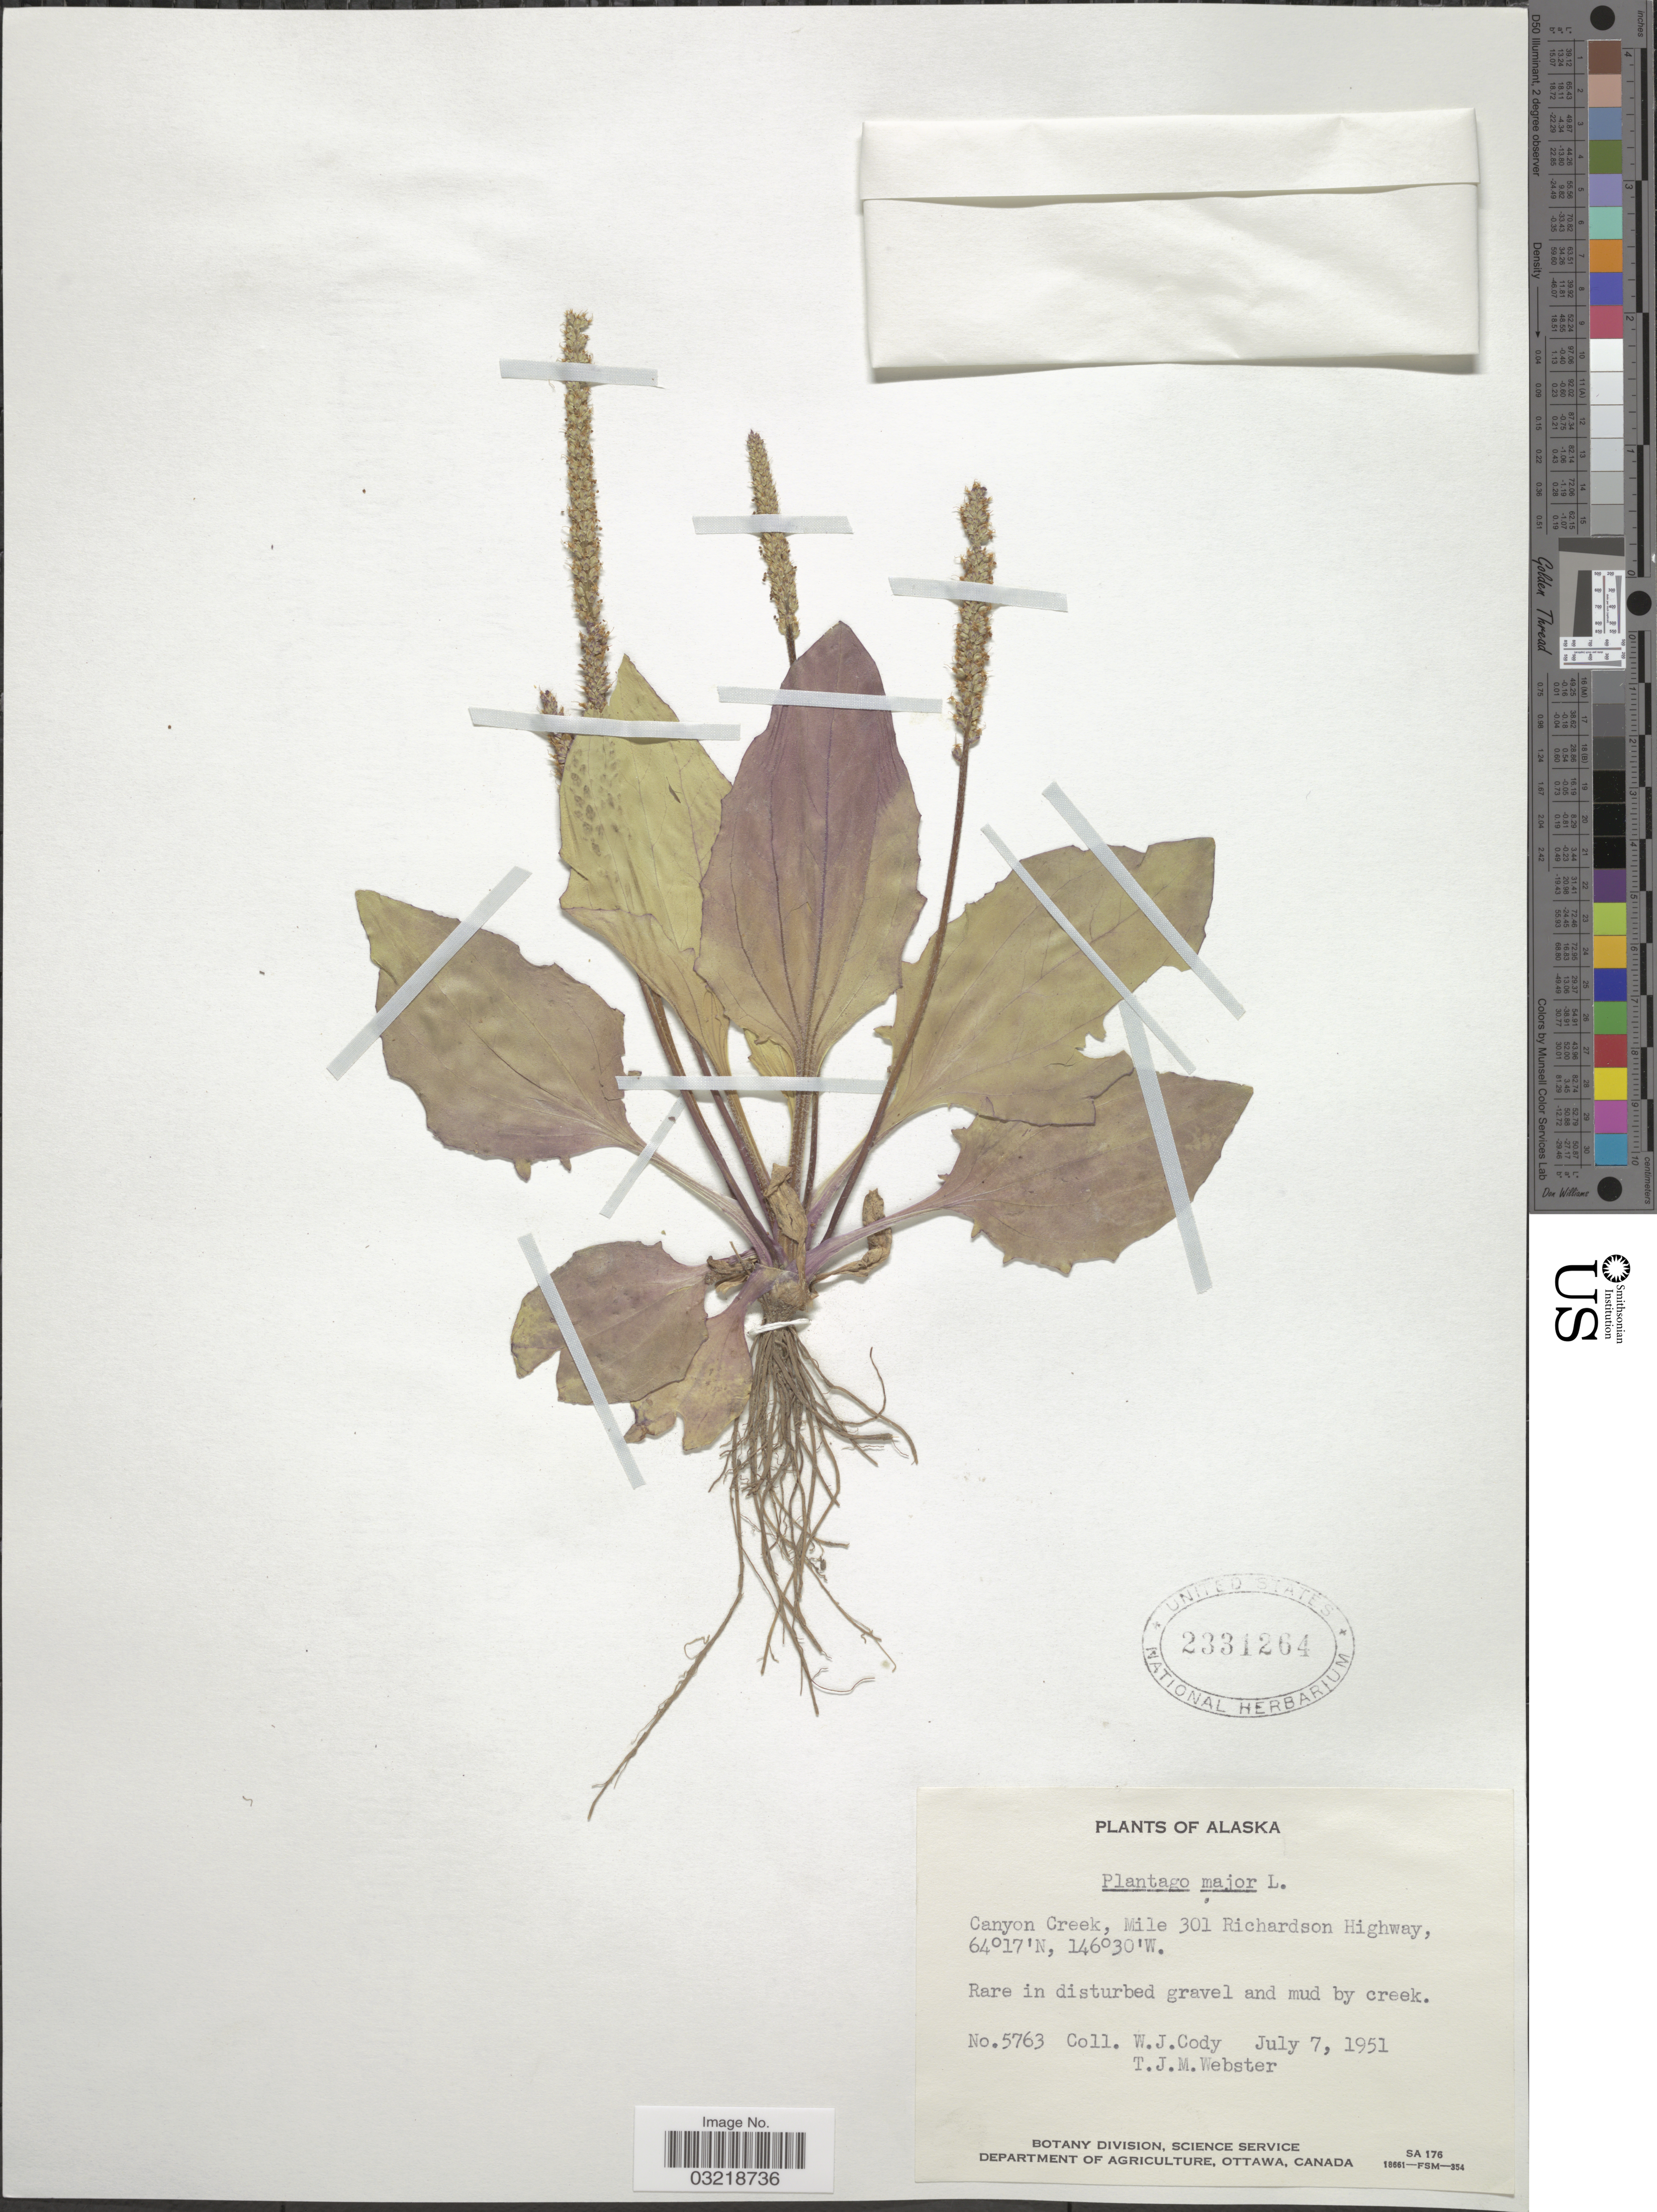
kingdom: Plantae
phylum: Tracheophyta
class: Magnoliopsida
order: Lamiales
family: Plantaginaceae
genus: Plantago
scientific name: Plantago major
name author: L.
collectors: W. Cody & T. J. Webster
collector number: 5763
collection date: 1951-07-07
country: United States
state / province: Alaska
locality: Canyon Creek, Mile 301 Richardson Highway.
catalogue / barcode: US 2331264